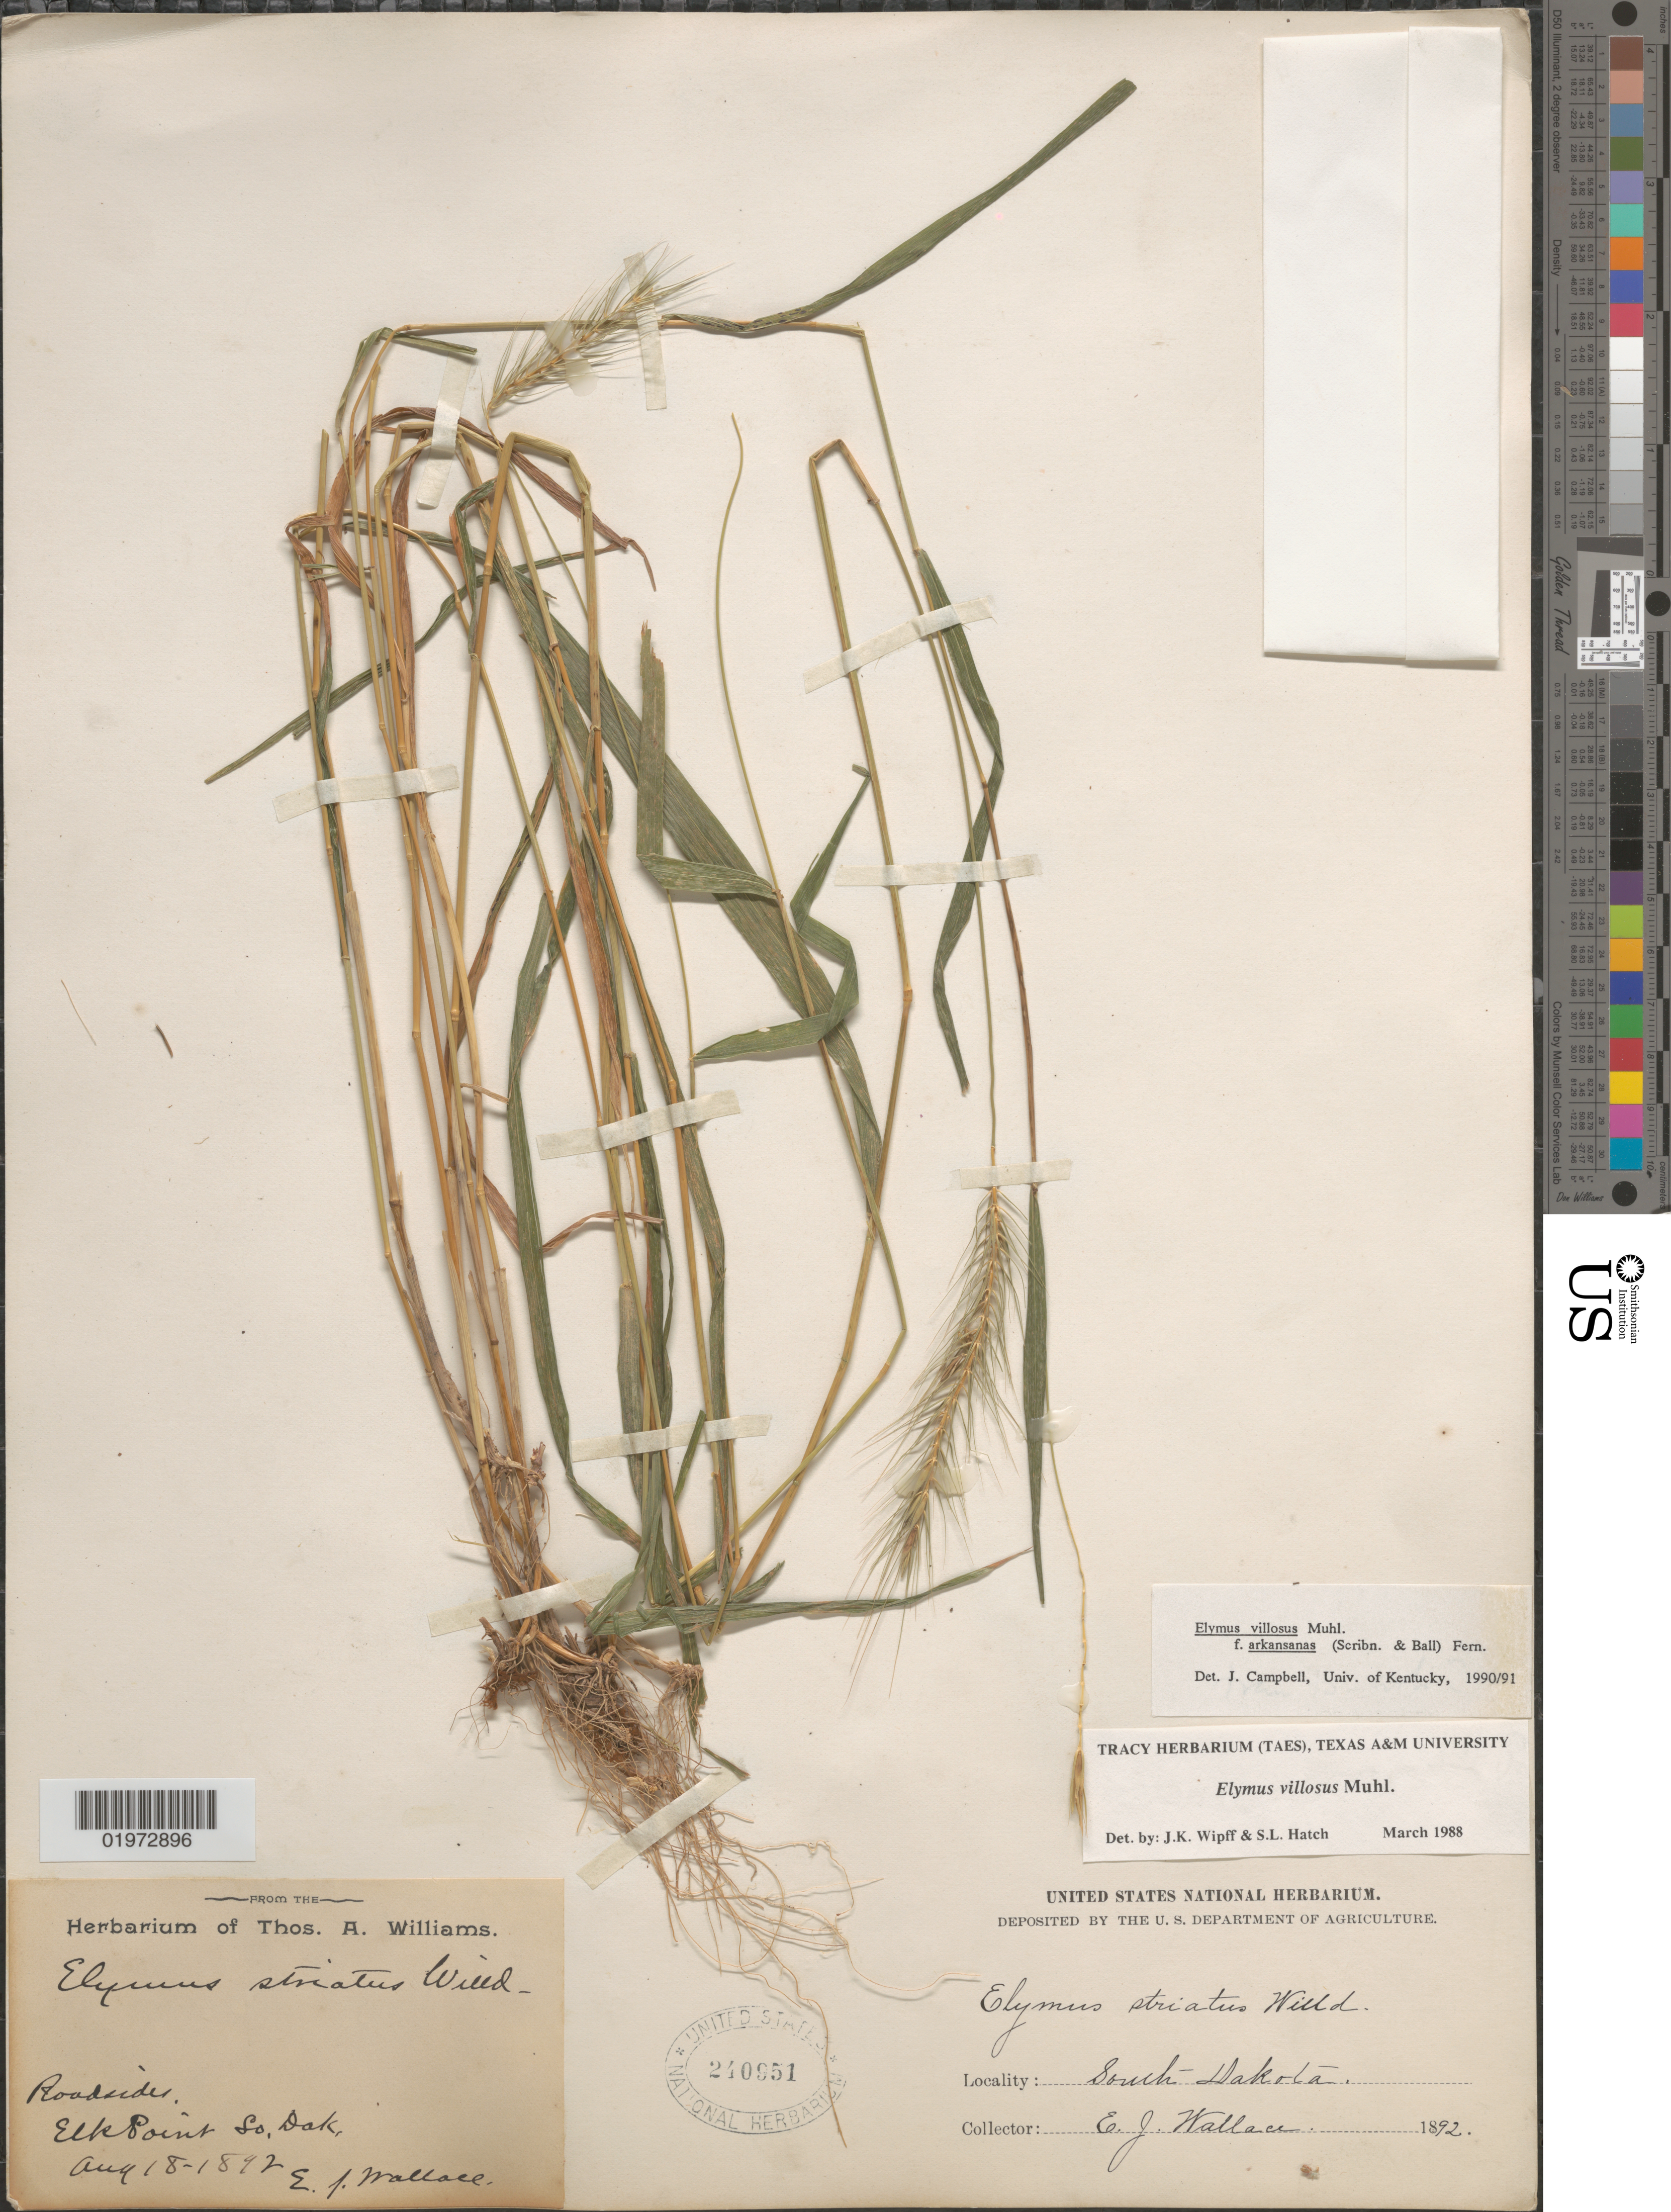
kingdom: Plantae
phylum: Tracheophyta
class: Liliopsida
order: Poales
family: Poaceae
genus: Elymus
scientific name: Elymus villosus var. arkansanus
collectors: E. J. Wallace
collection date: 1892-08-18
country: United States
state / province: South Dakota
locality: Roadsides. Elk Point.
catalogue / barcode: US 240951